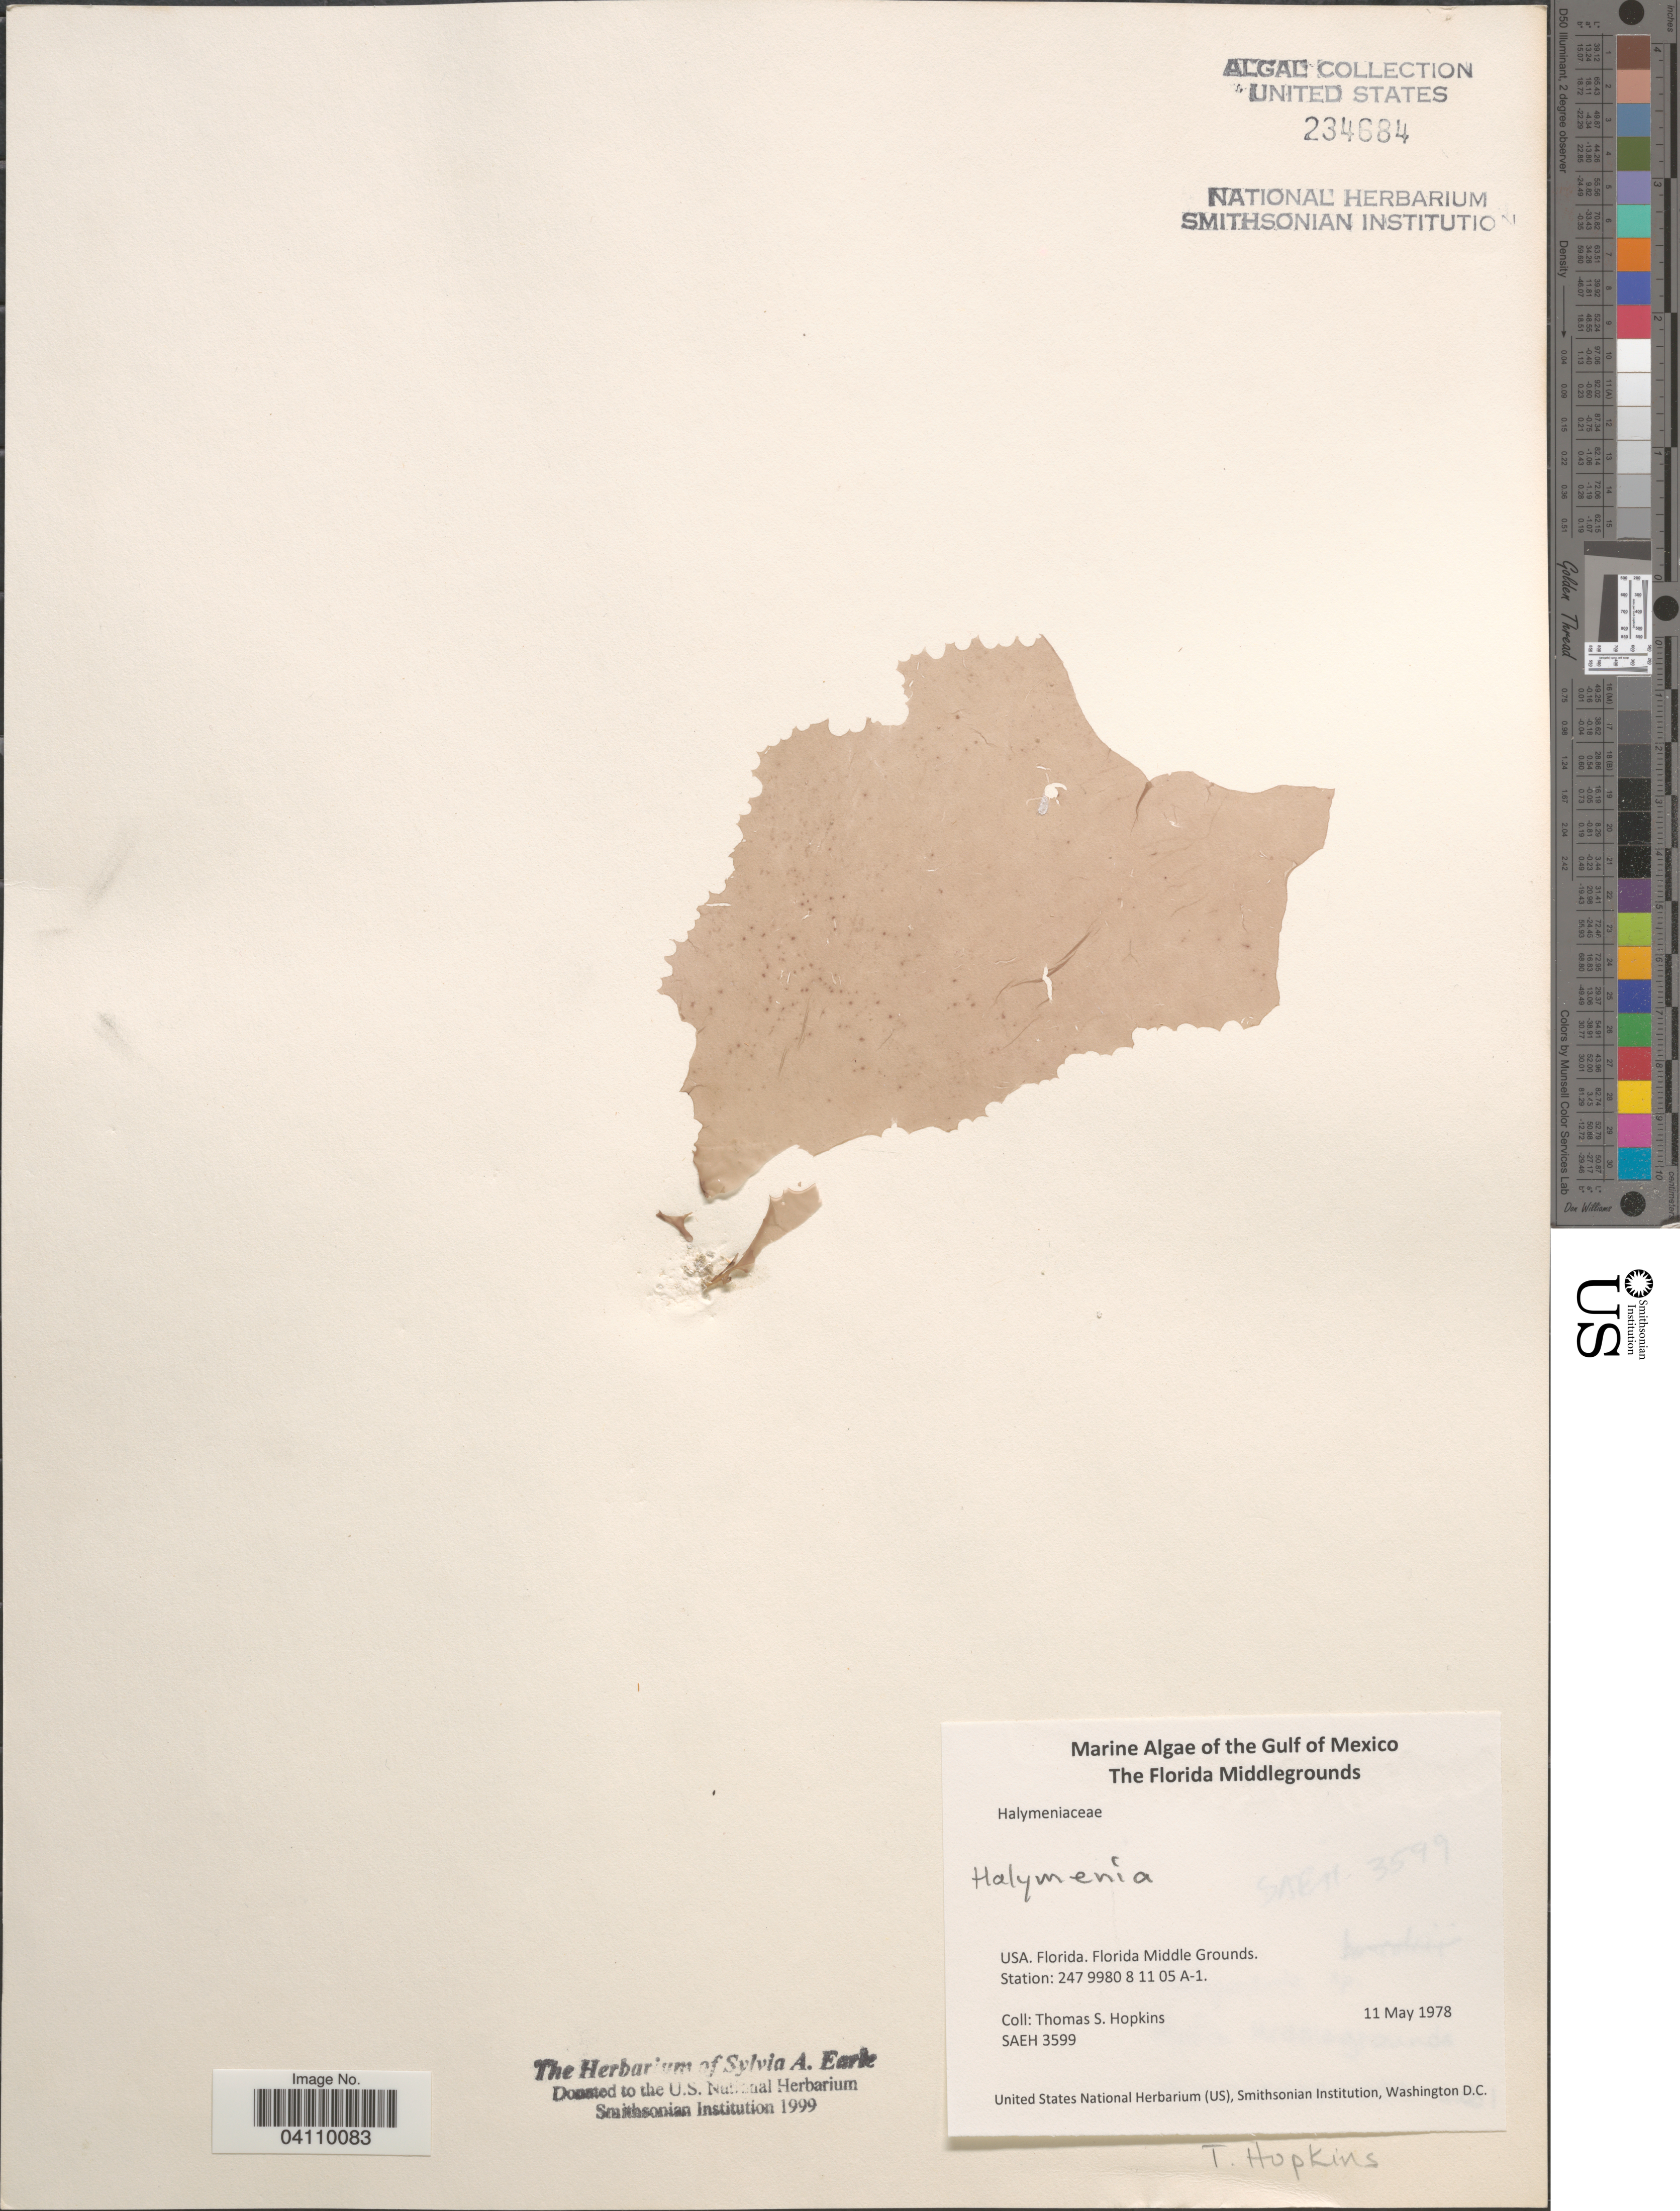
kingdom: Plantae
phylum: Rhodophyta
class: Florideophyceae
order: Halymeniales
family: Halymeniaceae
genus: Halymenia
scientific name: Halymenia sp.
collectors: T. Hopkins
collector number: SAEH 3599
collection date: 1978-05-11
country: United States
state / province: Florida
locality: The Gulf of Mexico. The Florida Middlegrounds. Station: 247 9980 8 11 05 A-1.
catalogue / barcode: US 234684